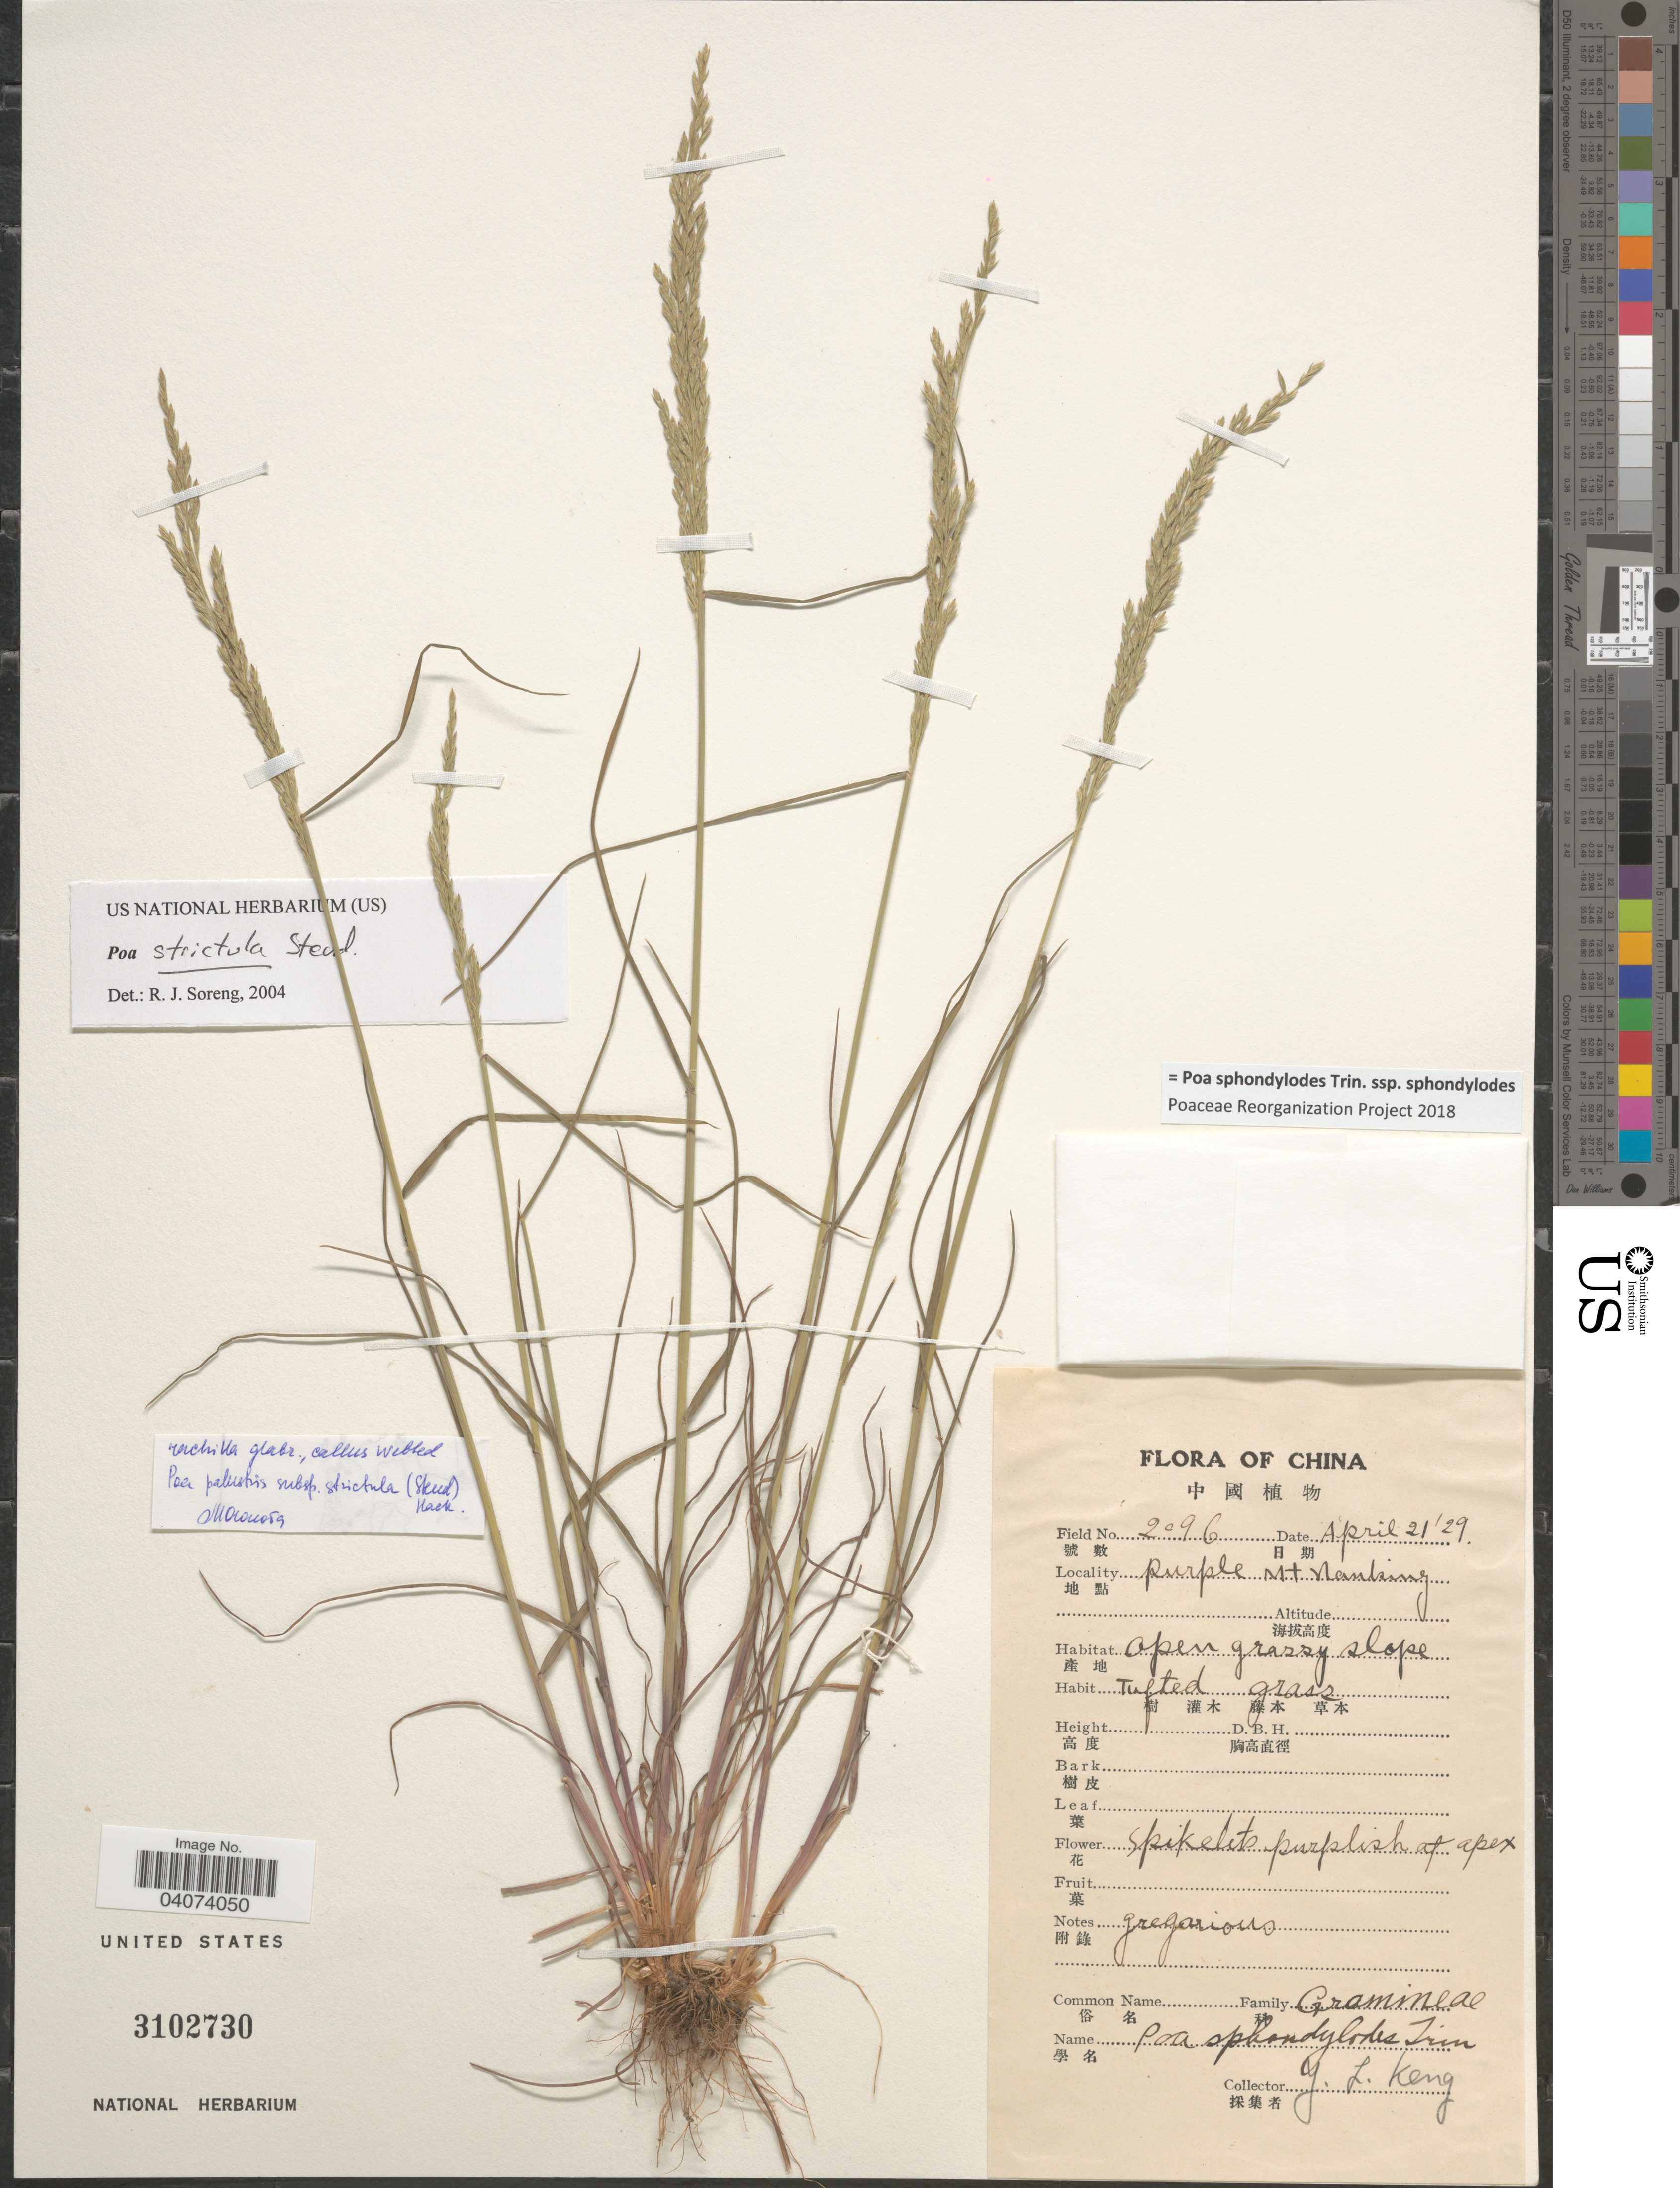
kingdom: Plantae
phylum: Tracheophyta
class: Liliopsida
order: Poales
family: Poaceae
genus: Poa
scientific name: Poa sphondylodes subsp. sphondylodes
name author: Trin.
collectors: Y. L. Keng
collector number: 2096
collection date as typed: Transcribed d/m/y: 21/4/29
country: China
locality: Purple Mt. Nanking.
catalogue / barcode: US 3102730